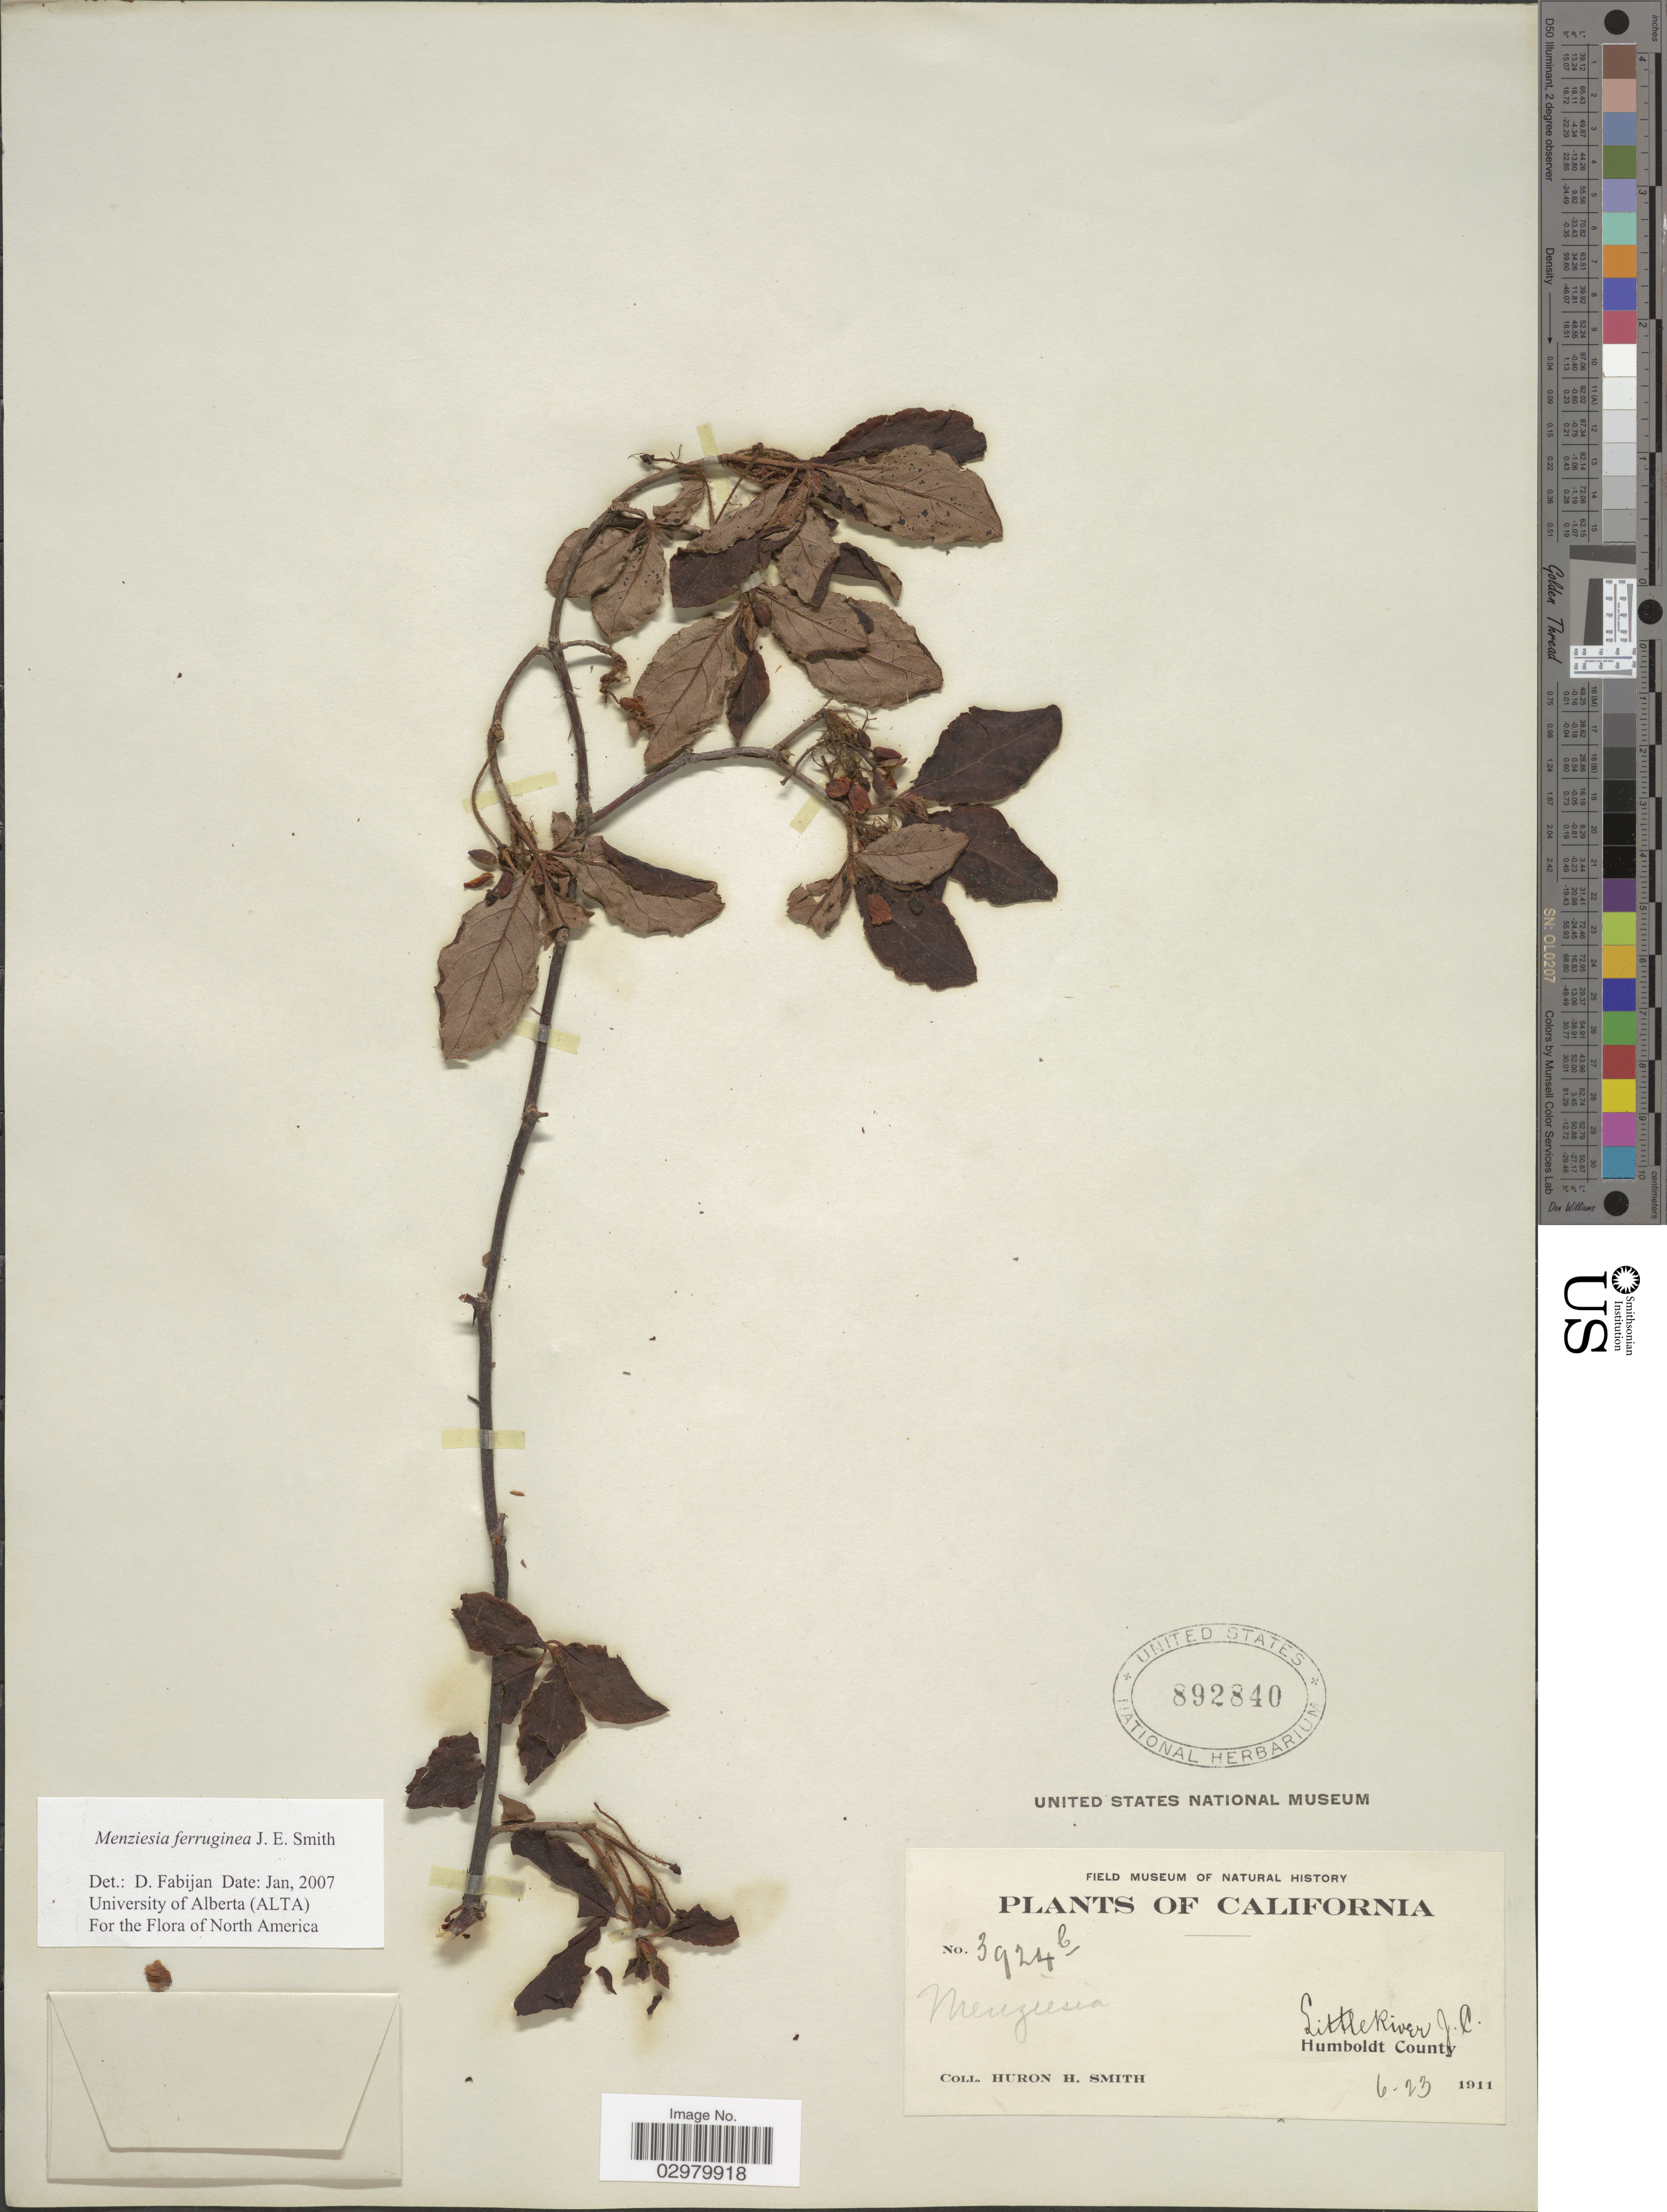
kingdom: Plantae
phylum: Tracheophyta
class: Magnoliopsida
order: Ericales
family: Ericaceae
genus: Menziesia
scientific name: Menziesia ferruginea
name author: Sm.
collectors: Huron H. Smith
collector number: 3924b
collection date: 1911-06-23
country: United States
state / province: California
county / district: Humboldt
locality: Little River J.C. Humboldt County.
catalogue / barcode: US 892840